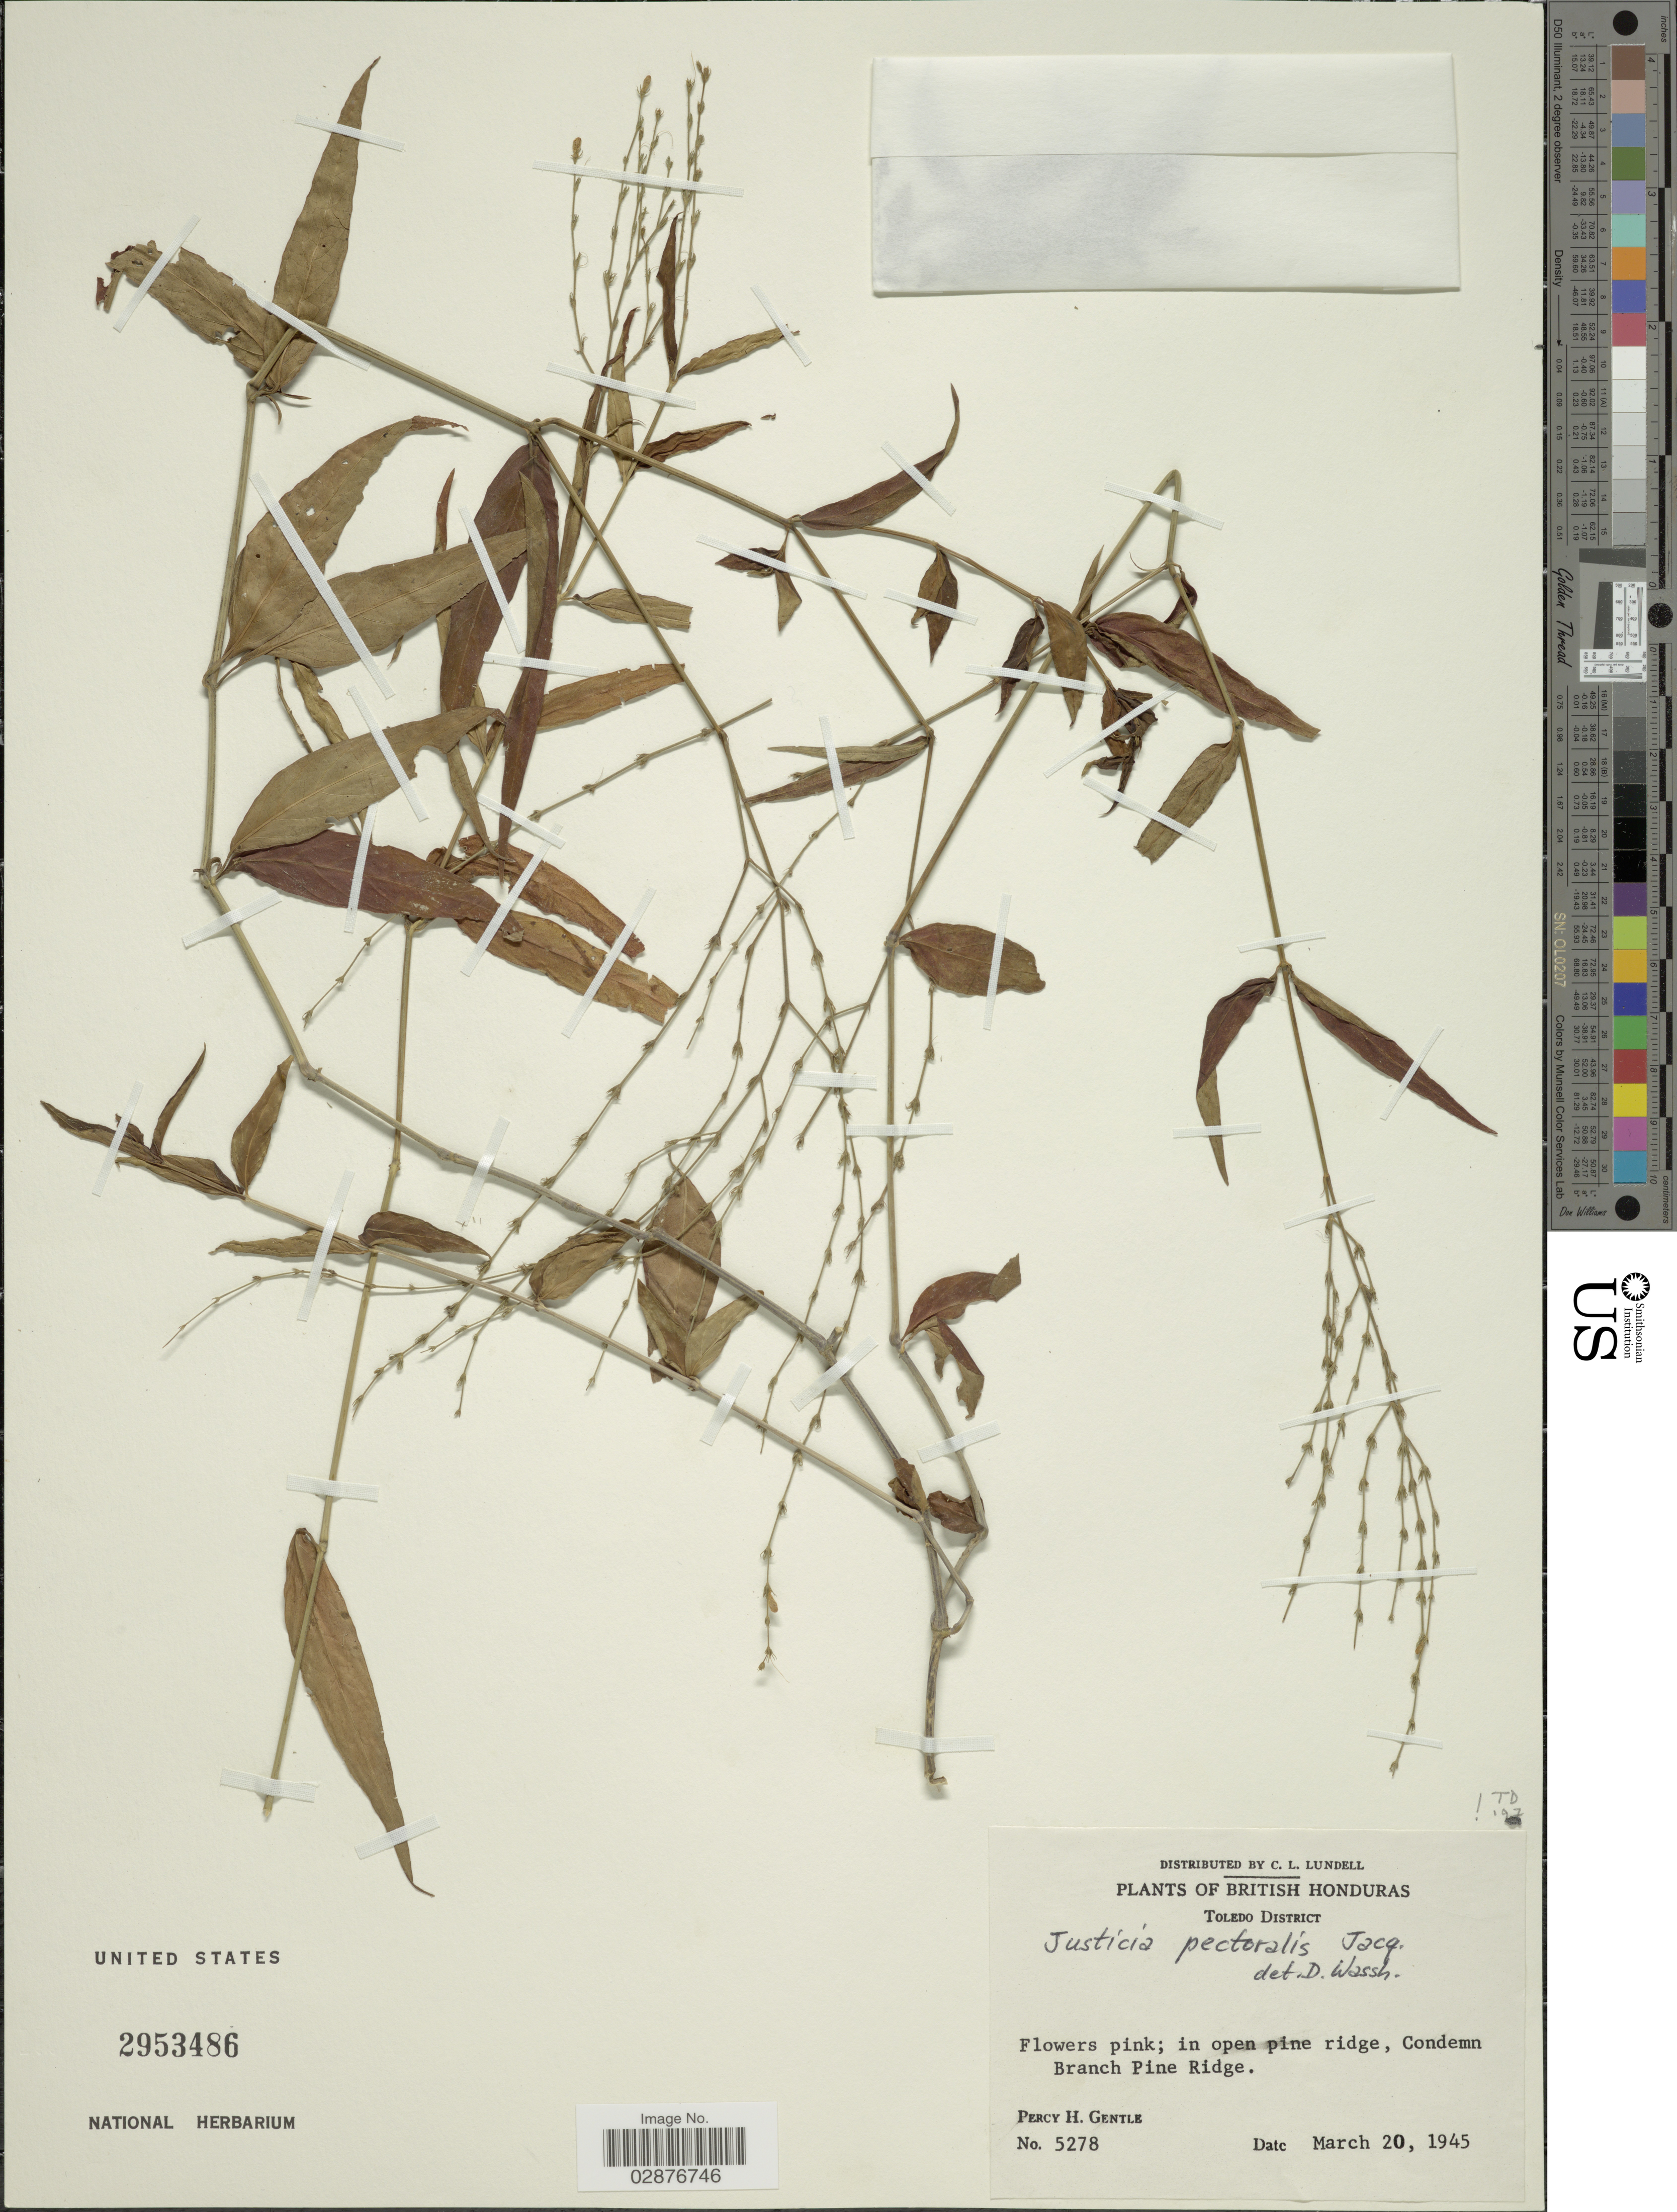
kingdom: Plantae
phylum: Tracheophyta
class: Magnoliopsida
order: Lamiales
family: Acanthaceae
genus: Justicia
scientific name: Justicia pectoralis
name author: Jacq.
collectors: P. H. Gentle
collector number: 5278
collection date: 1945-03-20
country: Belize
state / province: Toledo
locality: Biritsh Honduras, Toledo District, Condemn Branch Pine Ridge.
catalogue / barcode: US 2953486